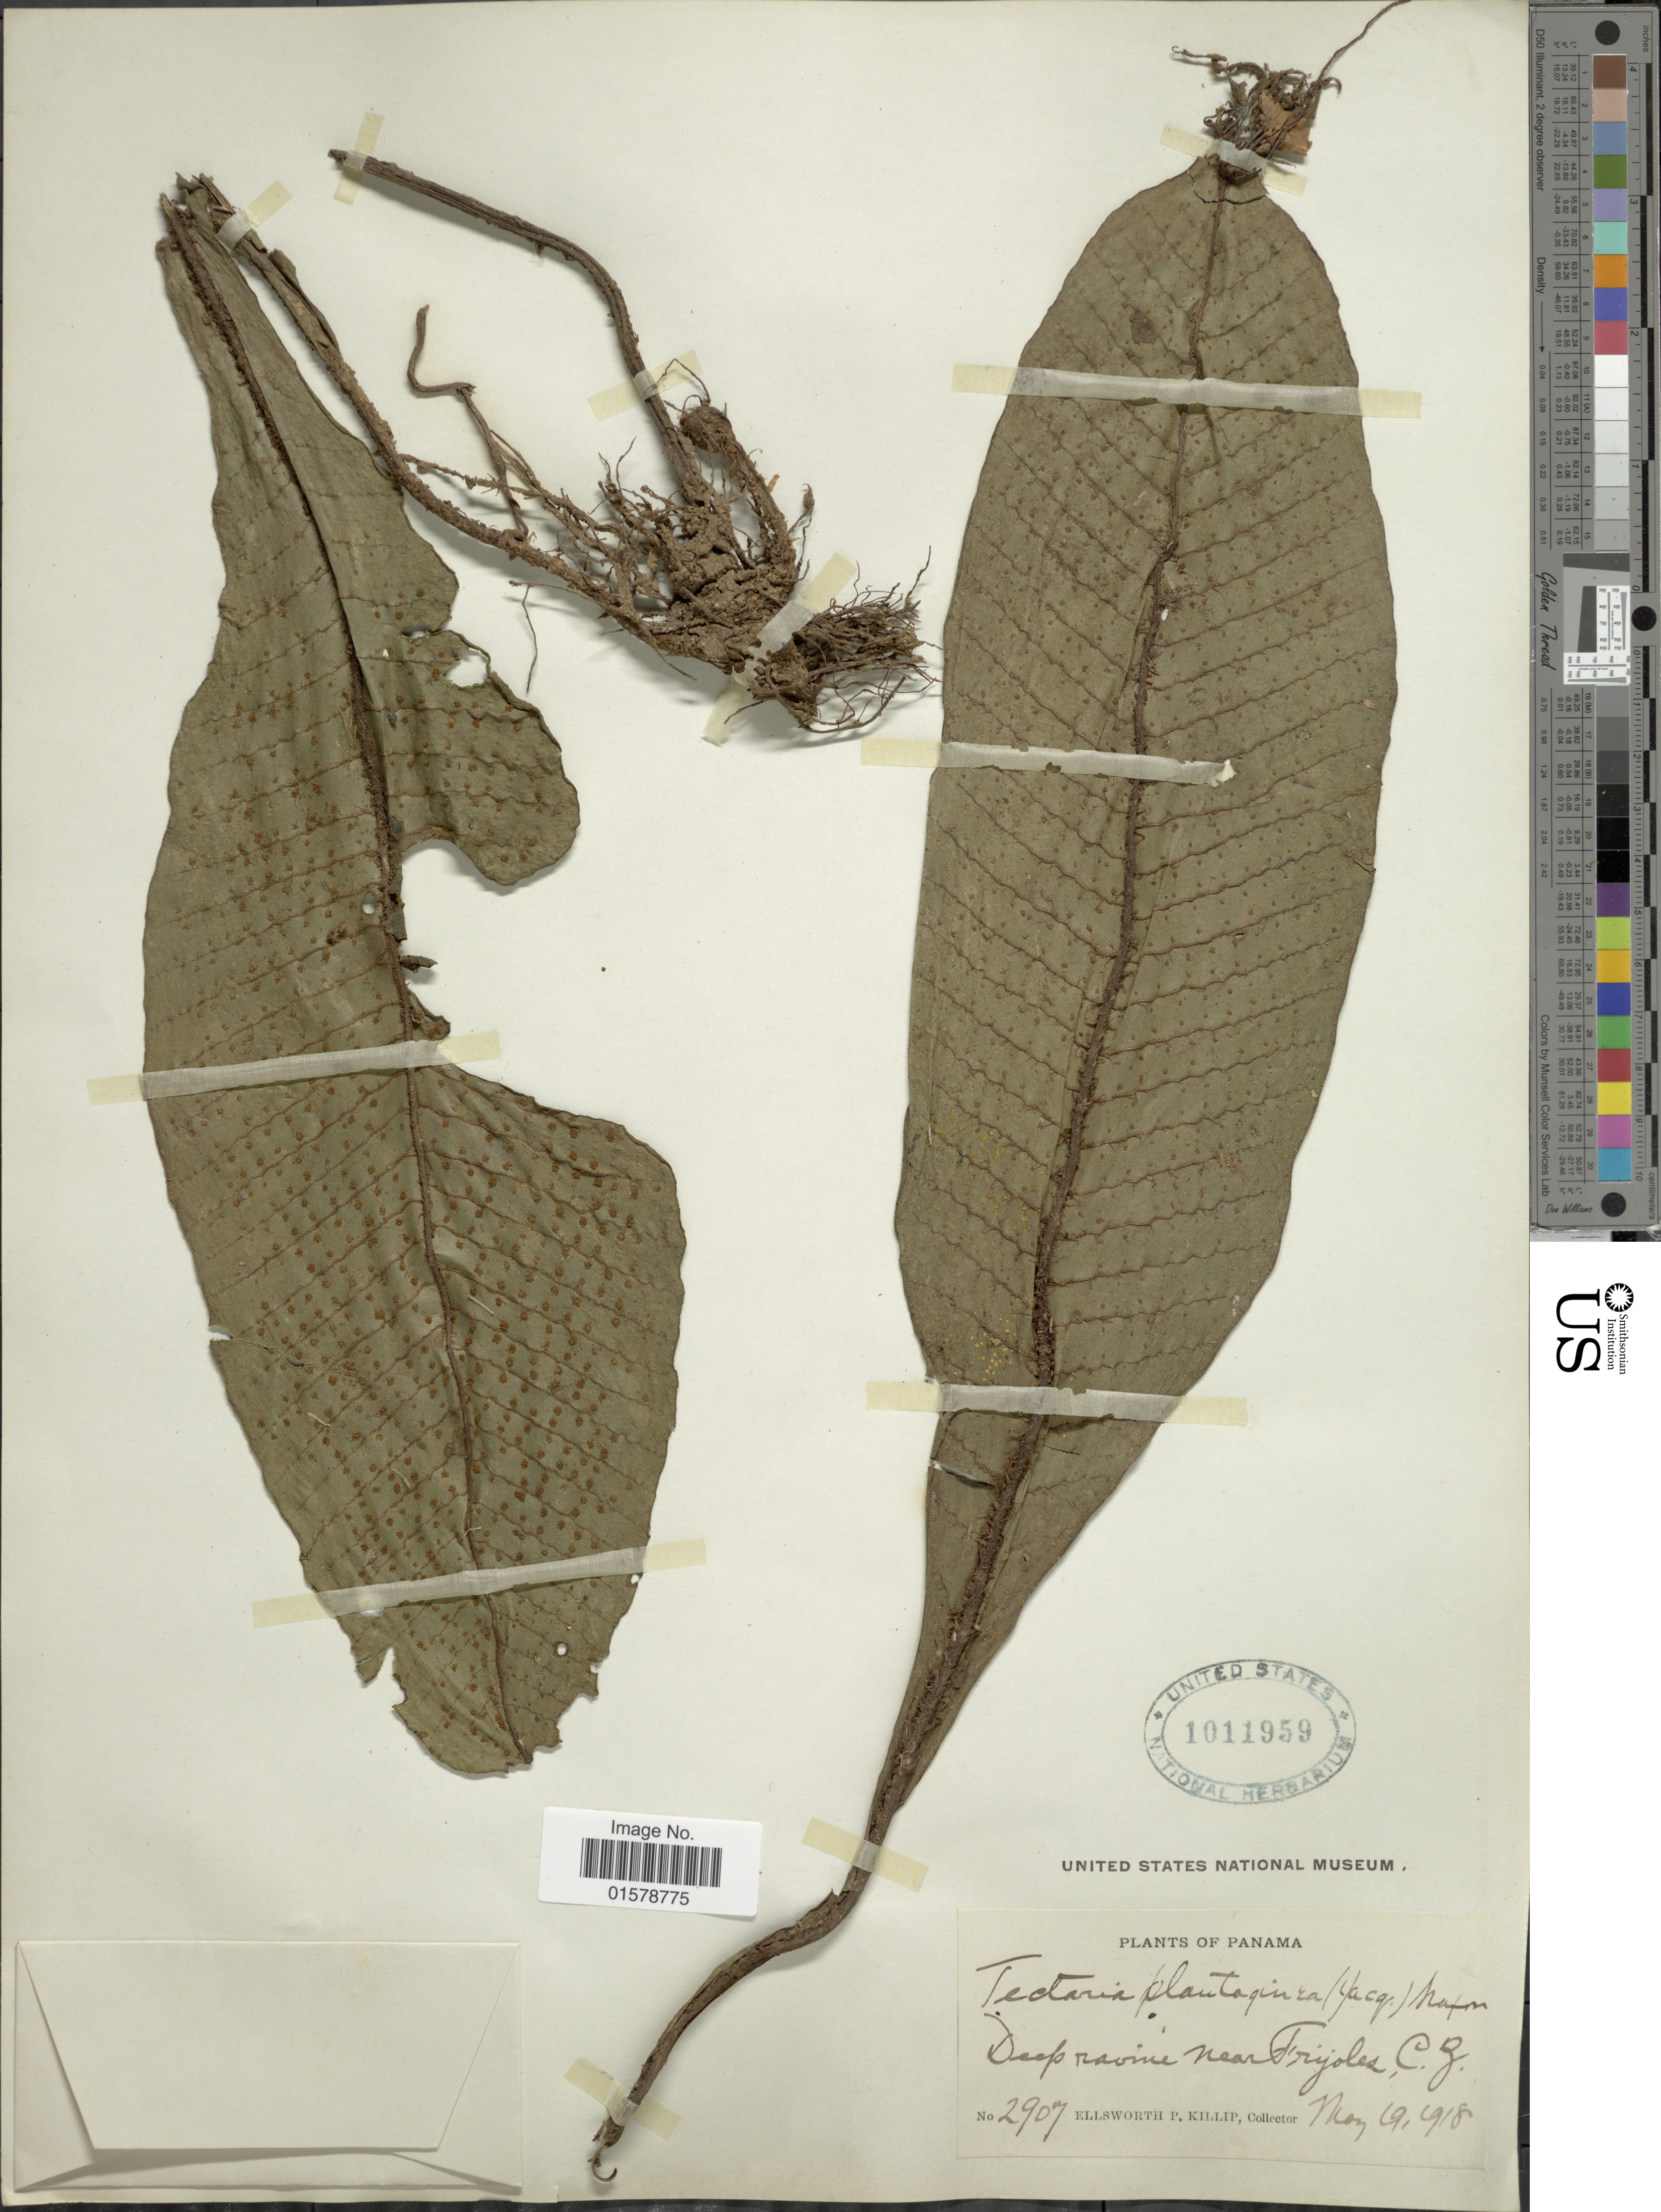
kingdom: Plantae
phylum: Tracheophyta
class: Polypodiopsida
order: Polypodiales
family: Tectariaceae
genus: Tectaria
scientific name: Tectaria plantaginea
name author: (Jacq.) Maxon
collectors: E. P. Killip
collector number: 2907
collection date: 1918-05-19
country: Panama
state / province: Colón / Panamá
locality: Panama, Deep ravine near Frijoles, C. Z.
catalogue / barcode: US 1011959